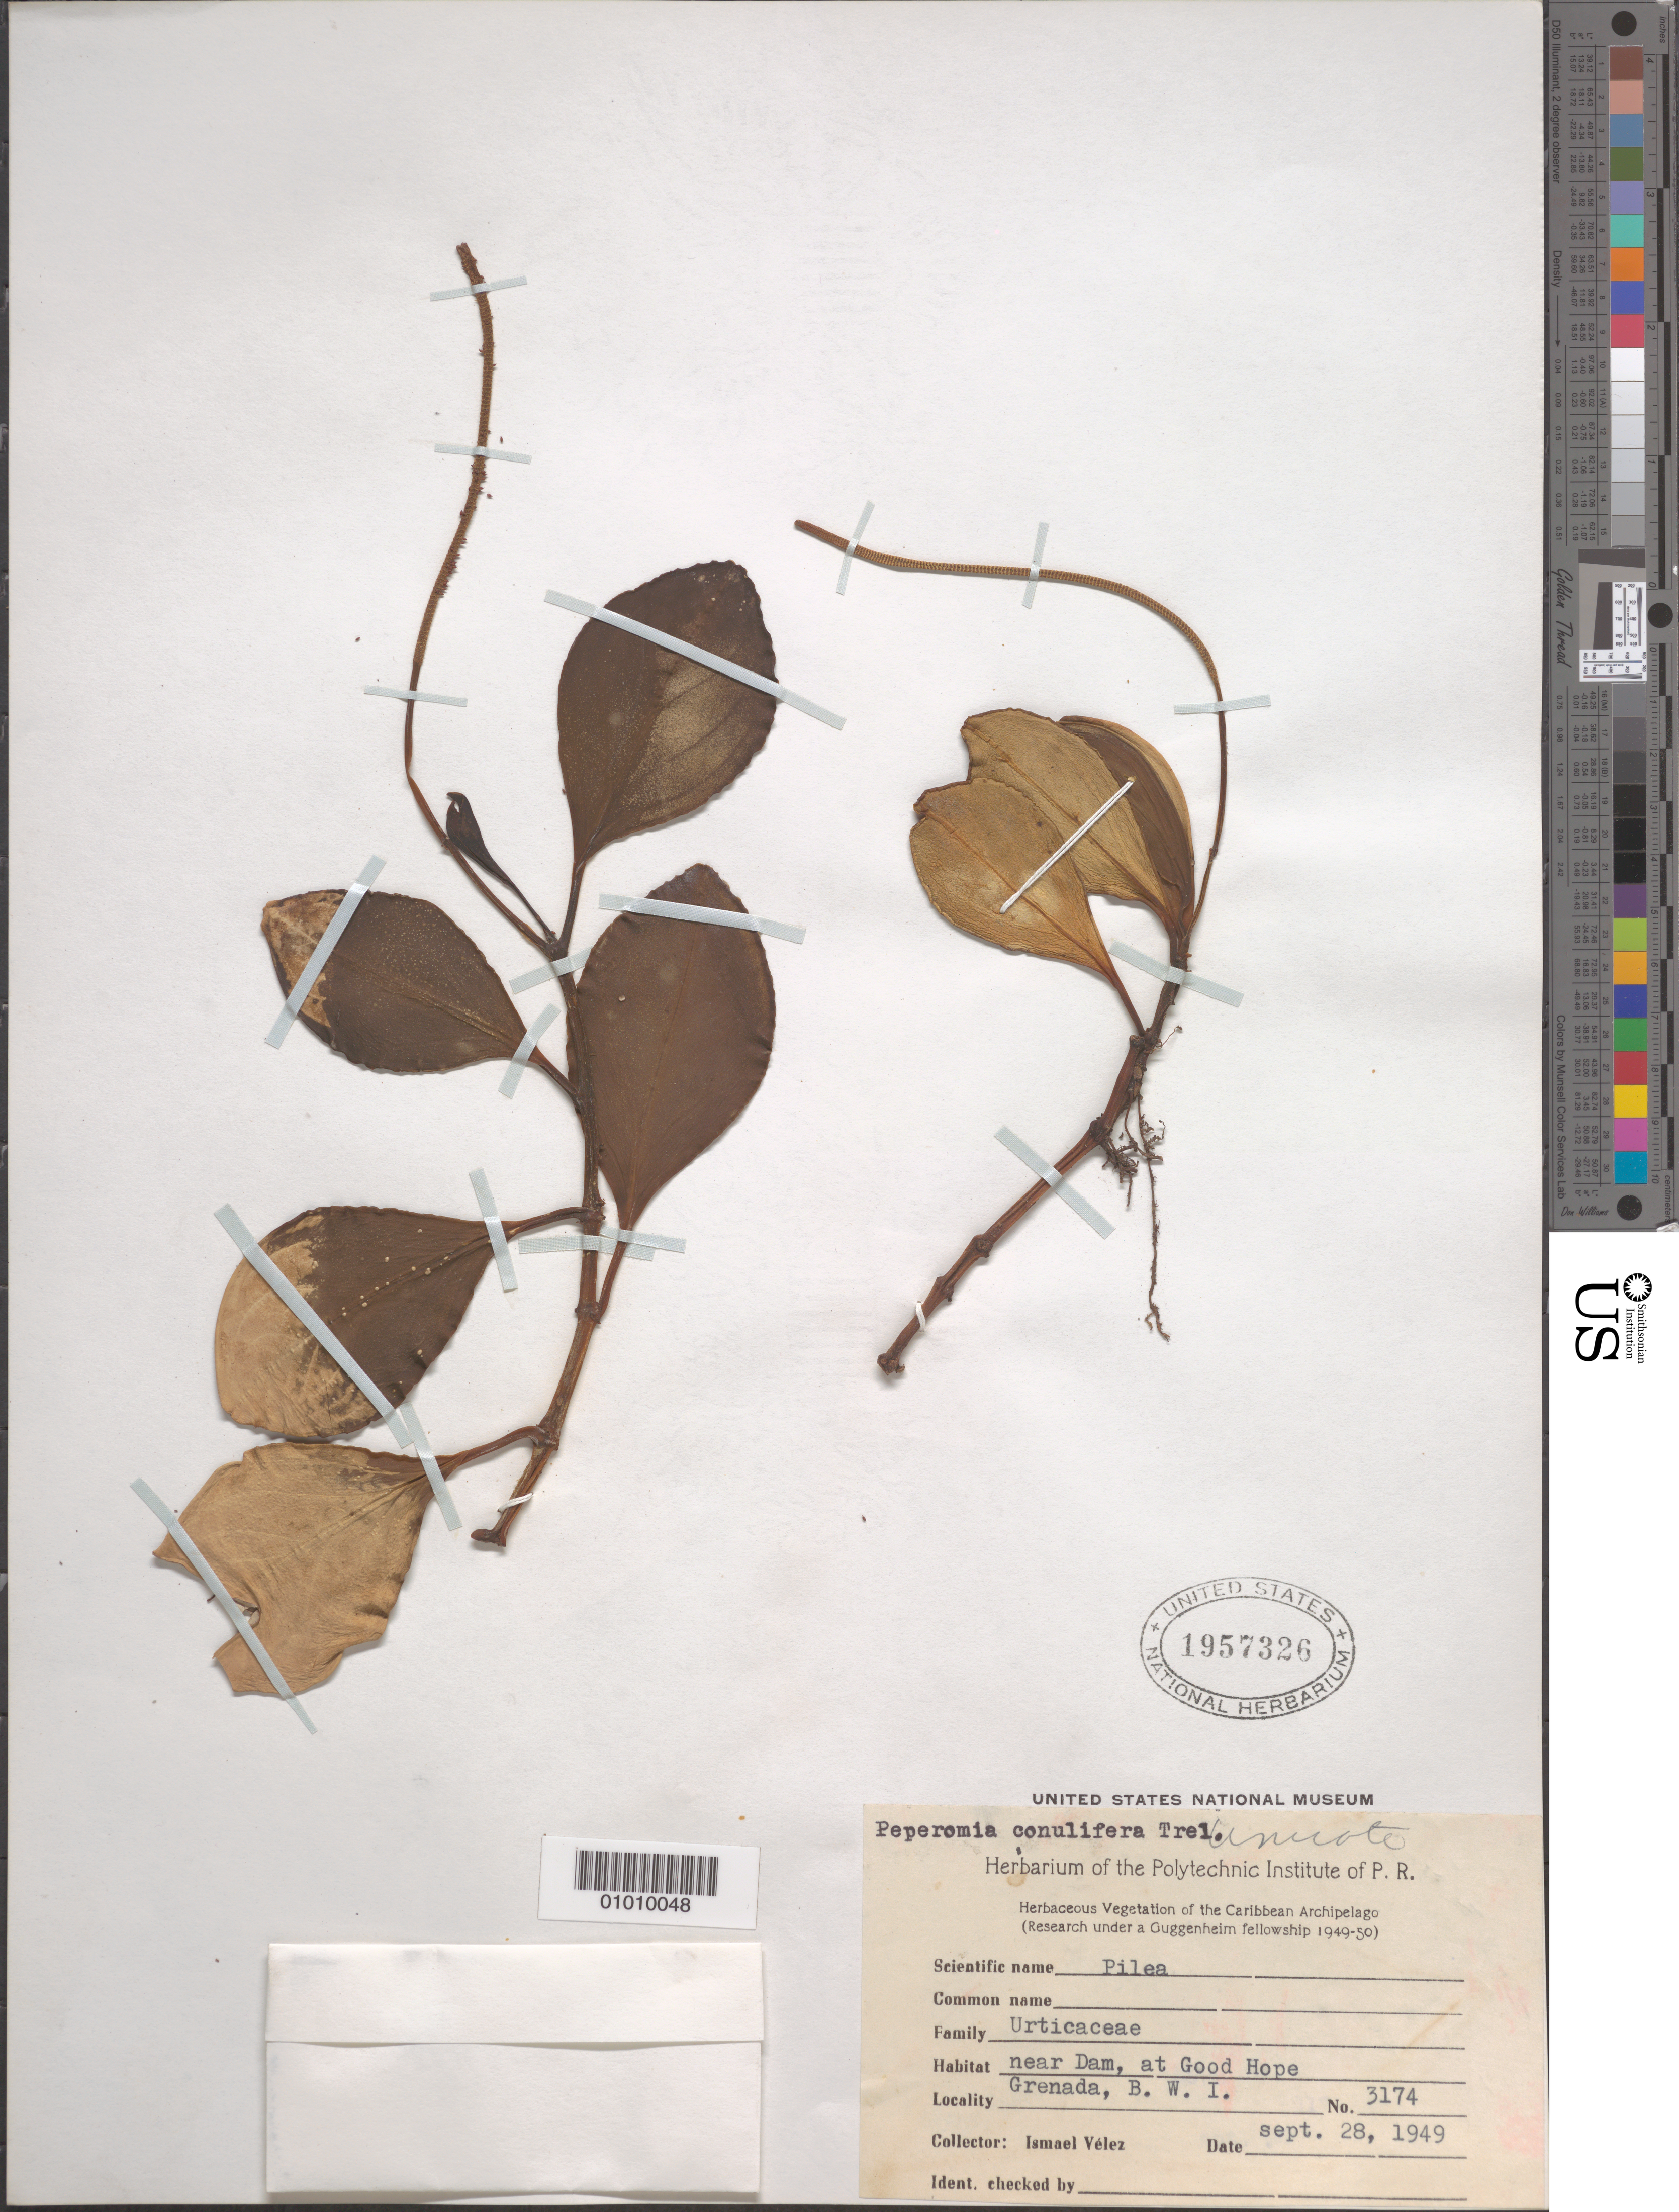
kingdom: Plantae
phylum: Tracheophyta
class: Magnoliopsida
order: Piperales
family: Piperaceae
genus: Peperomia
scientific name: Peperomia conulifera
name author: Trel. ex Stehlé & Quentin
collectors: I. Velez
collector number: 3174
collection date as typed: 28 Sep 1949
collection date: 1949-09-28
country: Grenada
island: Grenada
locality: Near Dam at Good Hope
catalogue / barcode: US 1957326